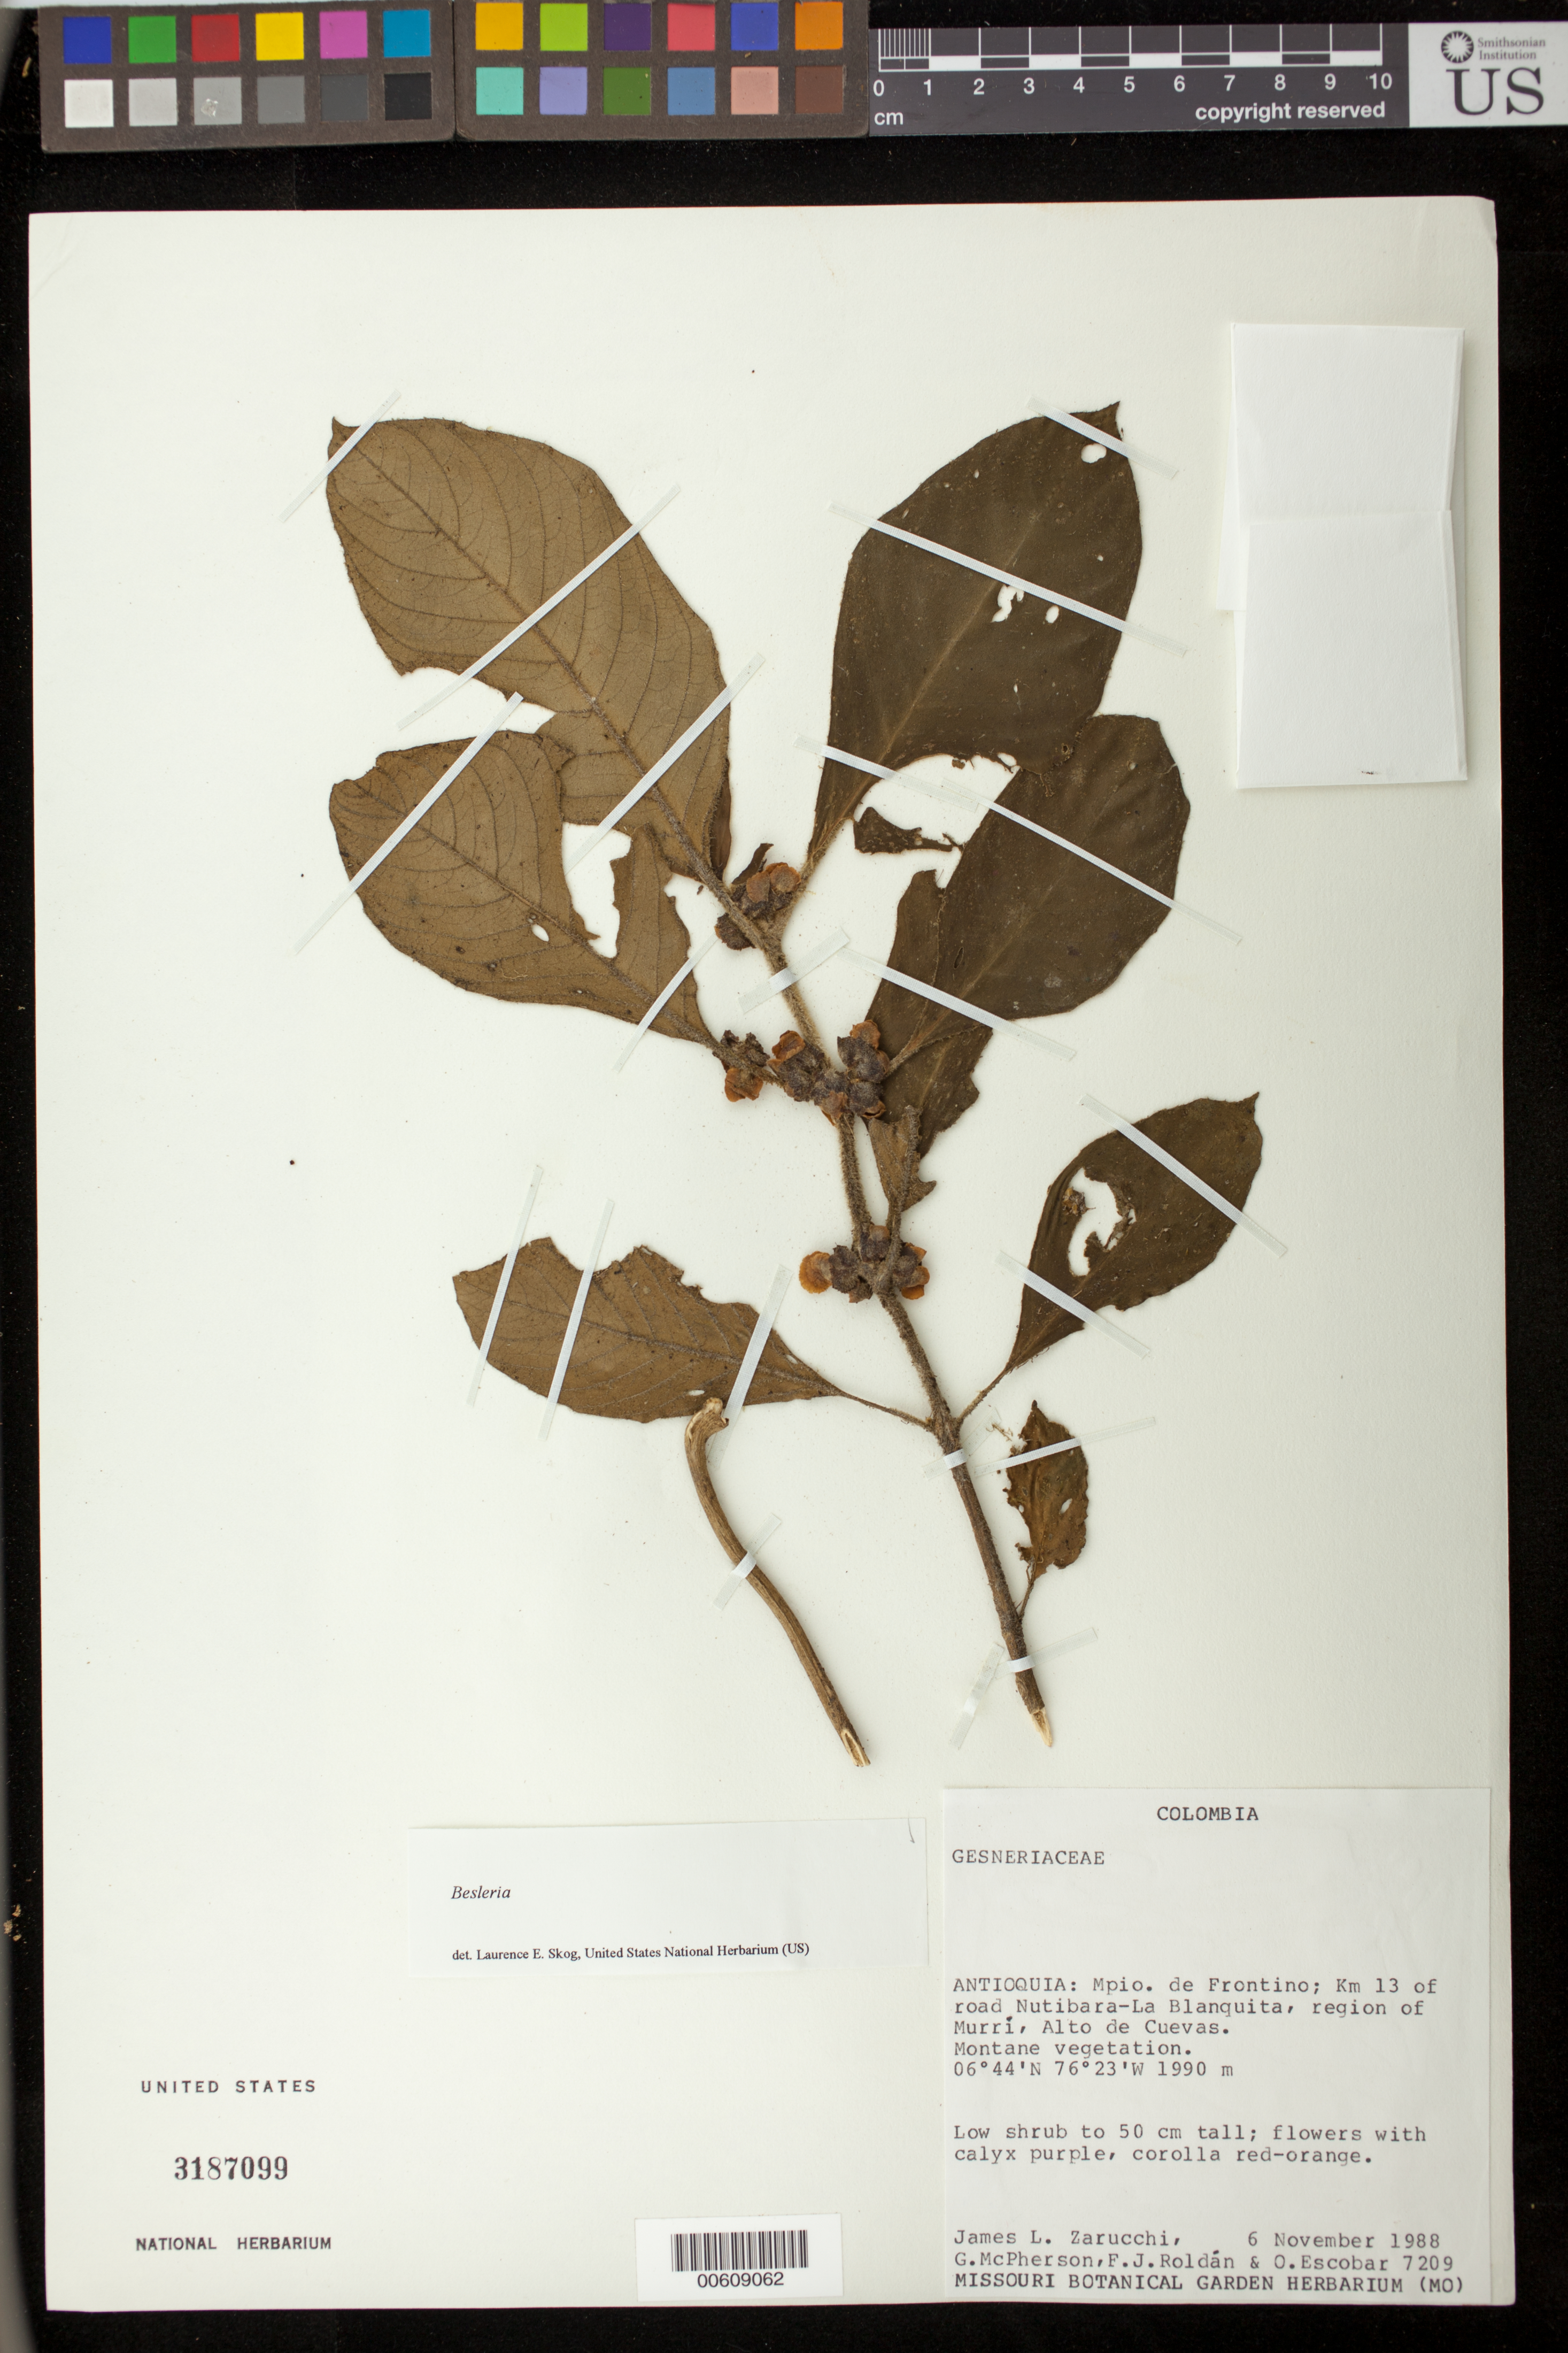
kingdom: Plantae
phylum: Tracheophyta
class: Magnoliopsida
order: Lamiales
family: Gesneriaceae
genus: Besleria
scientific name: Besleria sp.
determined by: Skog, Laurence E.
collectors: J. L. Zarucchi, G. D. McPherson, F. J. Roldán & O. D. Escobar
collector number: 7209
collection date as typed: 06 Nov 1988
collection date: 1988-11-06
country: Colombia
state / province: Antioquia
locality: Mpio. de Frontino; Km 13 of road Nutibara - La Blanquita, region of Murrí, Alto de Cuevas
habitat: Montane vegetation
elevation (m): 1990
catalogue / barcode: US 3187099